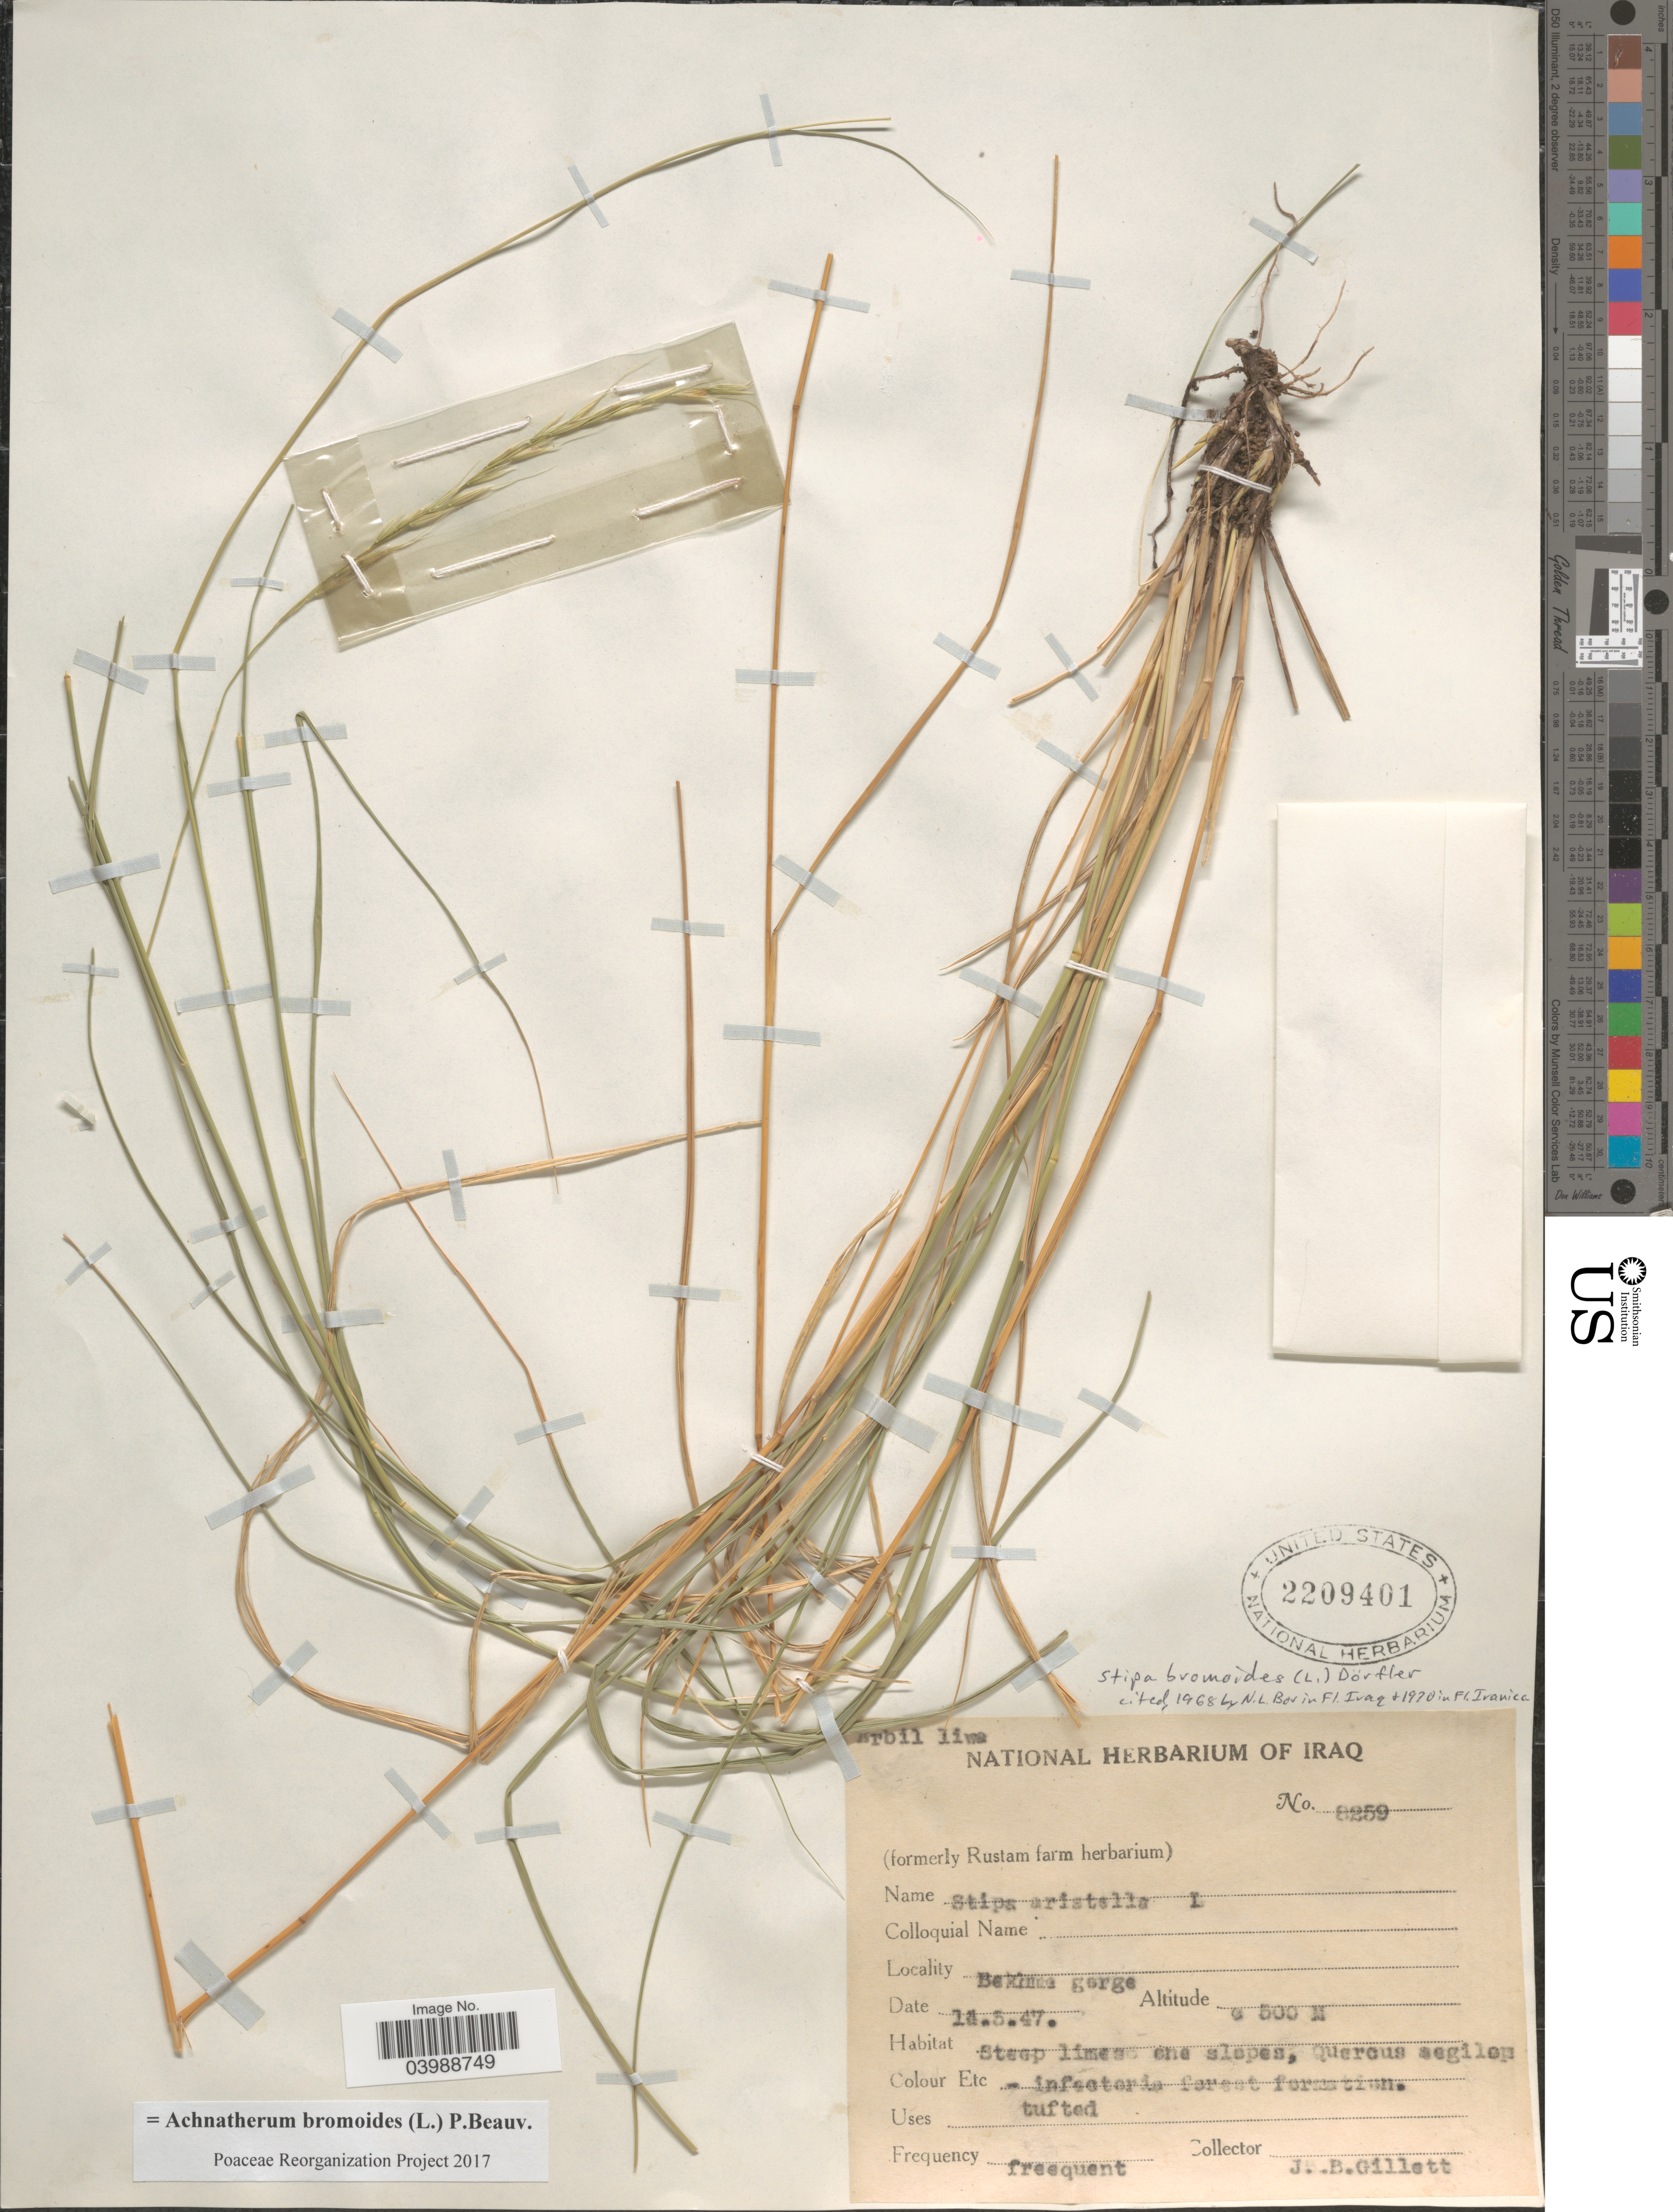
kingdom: Plantae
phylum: Tracheophyta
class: Liliopsida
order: Poales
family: Poaceae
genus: Achnatherum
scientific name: Achnatherum bromoides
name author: (L.) P. Beauv.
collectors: J. B. Gillett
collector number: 8259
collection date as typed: Transcribed d/m/y: 14/5/47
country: Iraq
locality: Bekima gorge.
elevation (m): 500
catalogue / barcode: US 2209401